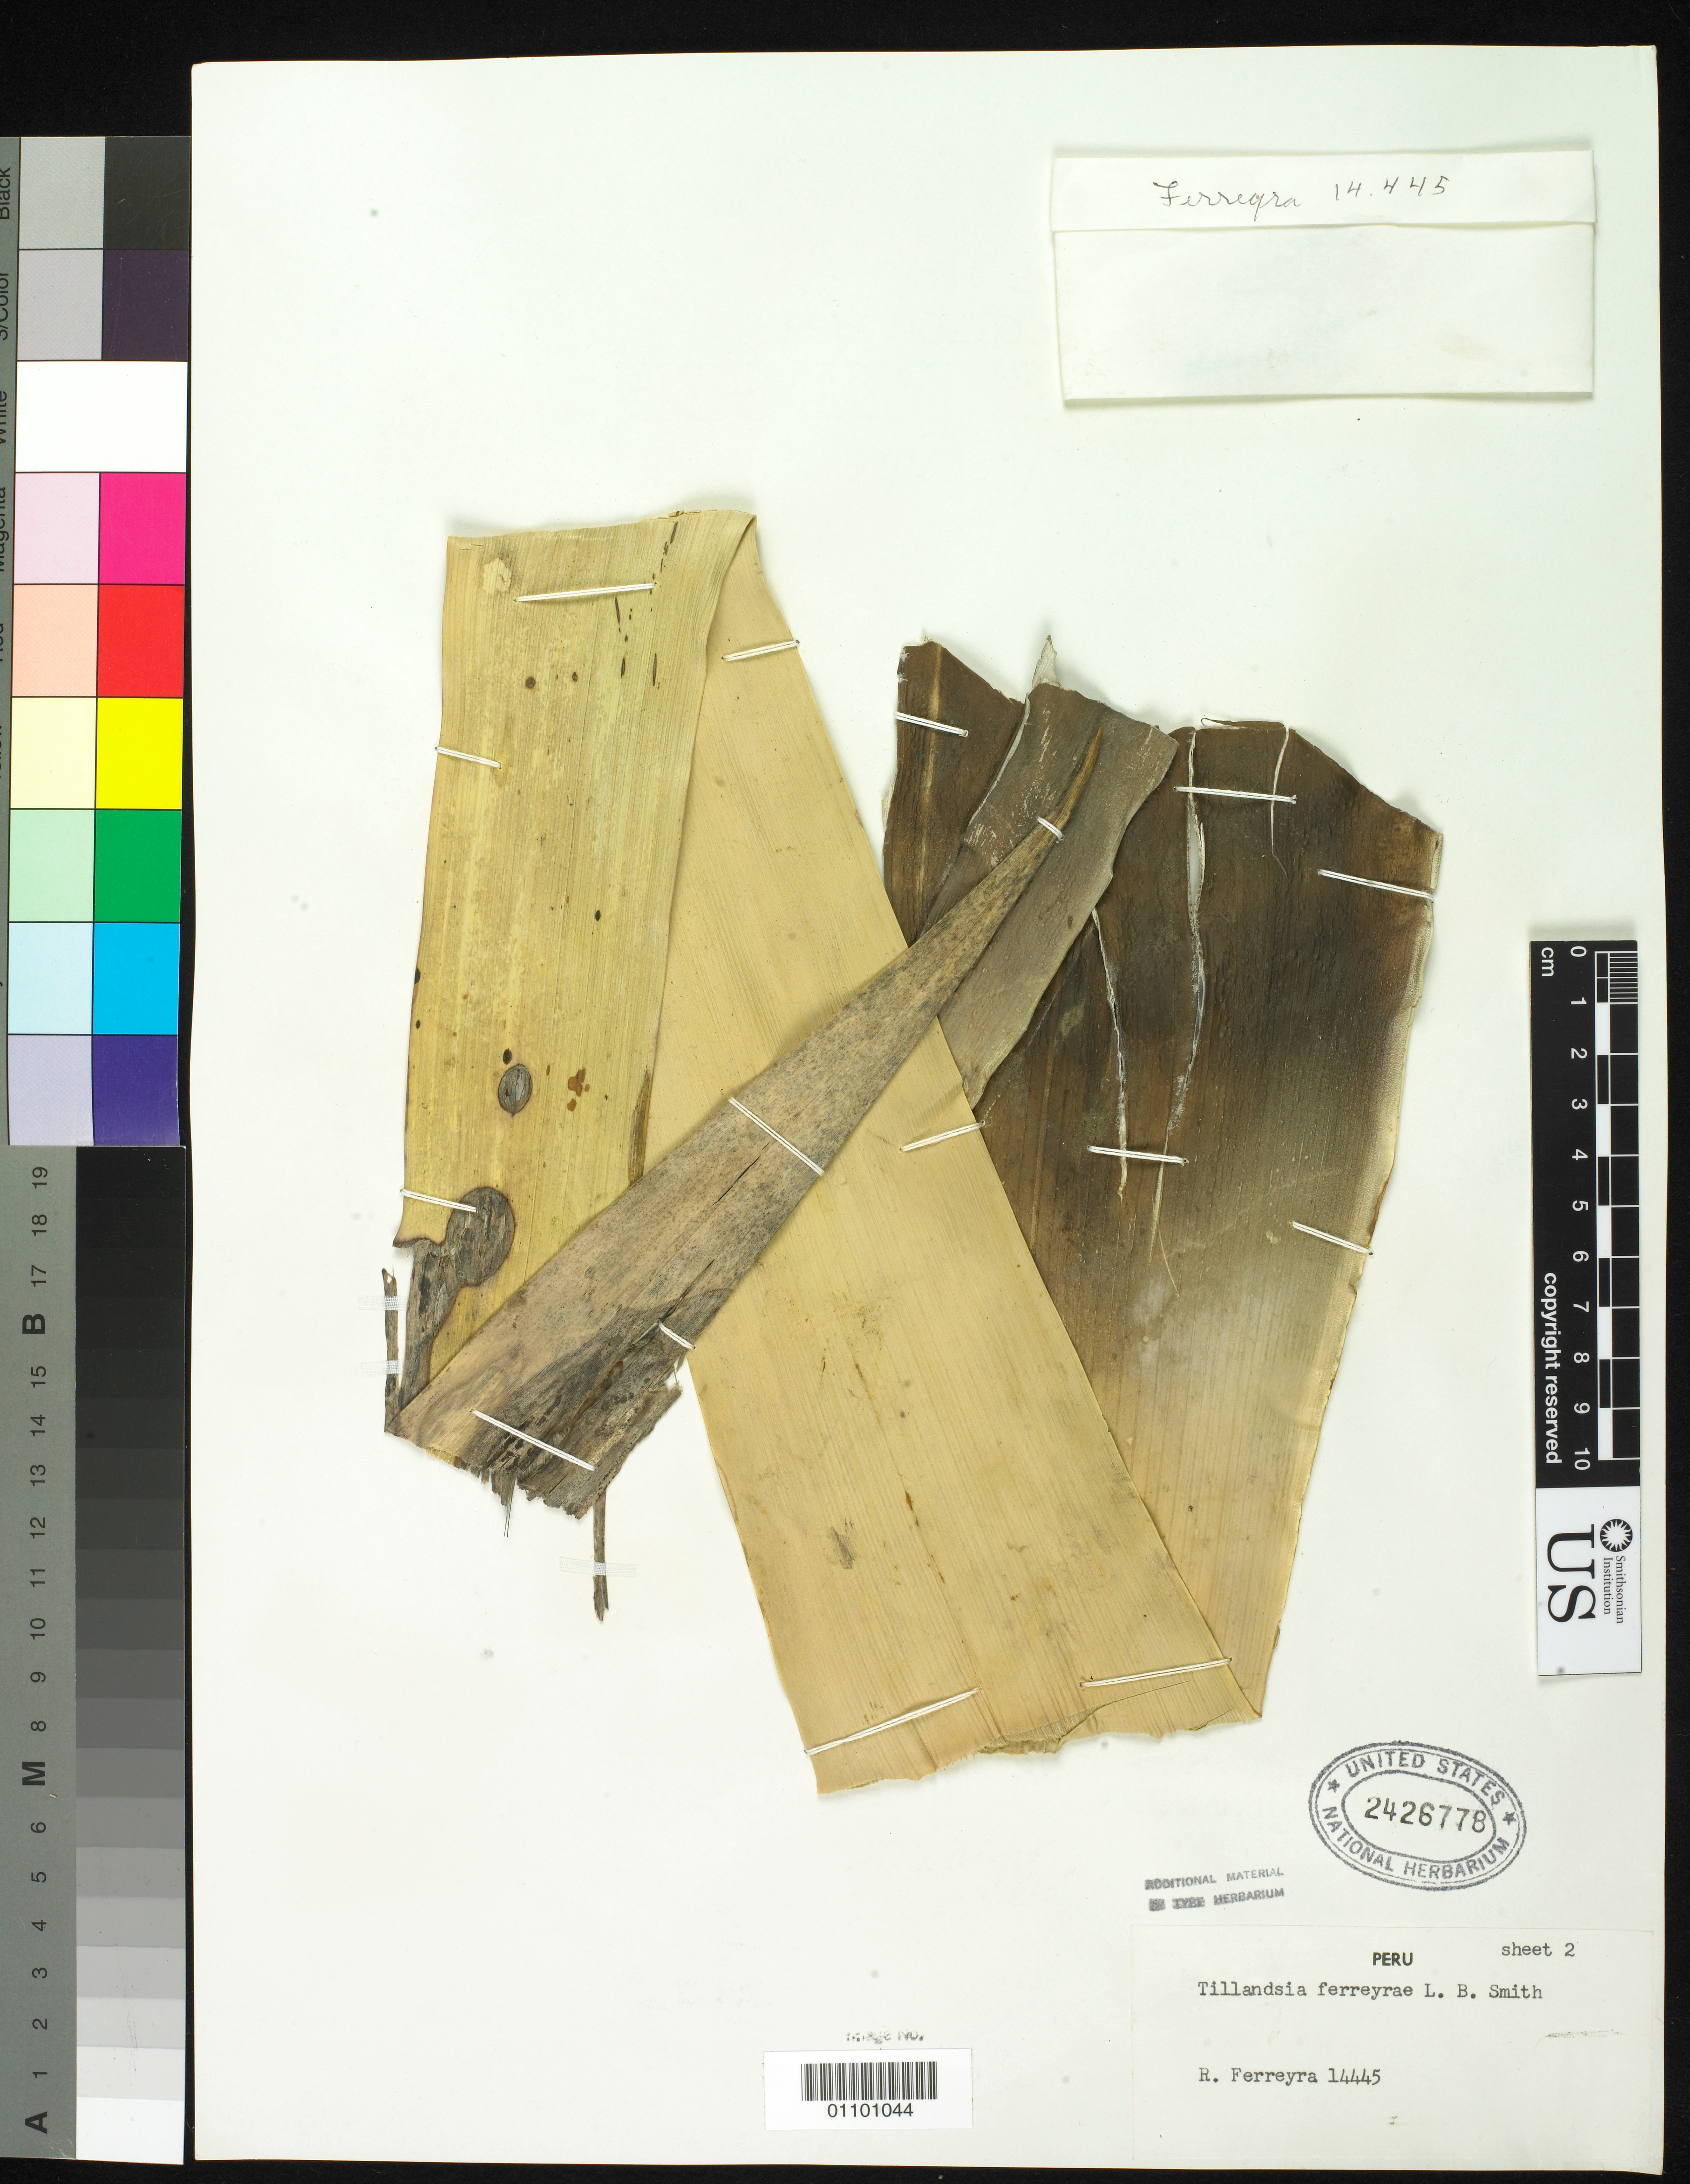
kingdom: Plantae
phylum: Tracheophyta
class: Liliopsida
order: Poales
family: Bromeliaceae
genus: Tillandsia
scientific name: Tillandsia ferreyrae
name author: L.B. Sm.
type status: Paratype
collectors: R. A. Ferreyra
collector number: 14445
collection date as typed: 19 May 1962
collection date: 1962-05-19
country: Peru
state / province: Amazonas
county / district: Chachapoyas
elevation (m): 1900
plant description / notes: [sheet 2 of] Paratype (?) of Tillandsia ferreyrae L.B. Sm. Annotated [sheet 1] by L.B. Smith as "Type"; Smith & Downs (1977, Fl. Neotrop. 14(2): 966) cite Ferreyra 14445 as the type of this name with the holotype at US but protologue cites Ferreyra 15266 as type, "Tipo en Herbario San Marcos, USM, No. 16,008; isotipo US".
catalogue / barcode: US 2426778